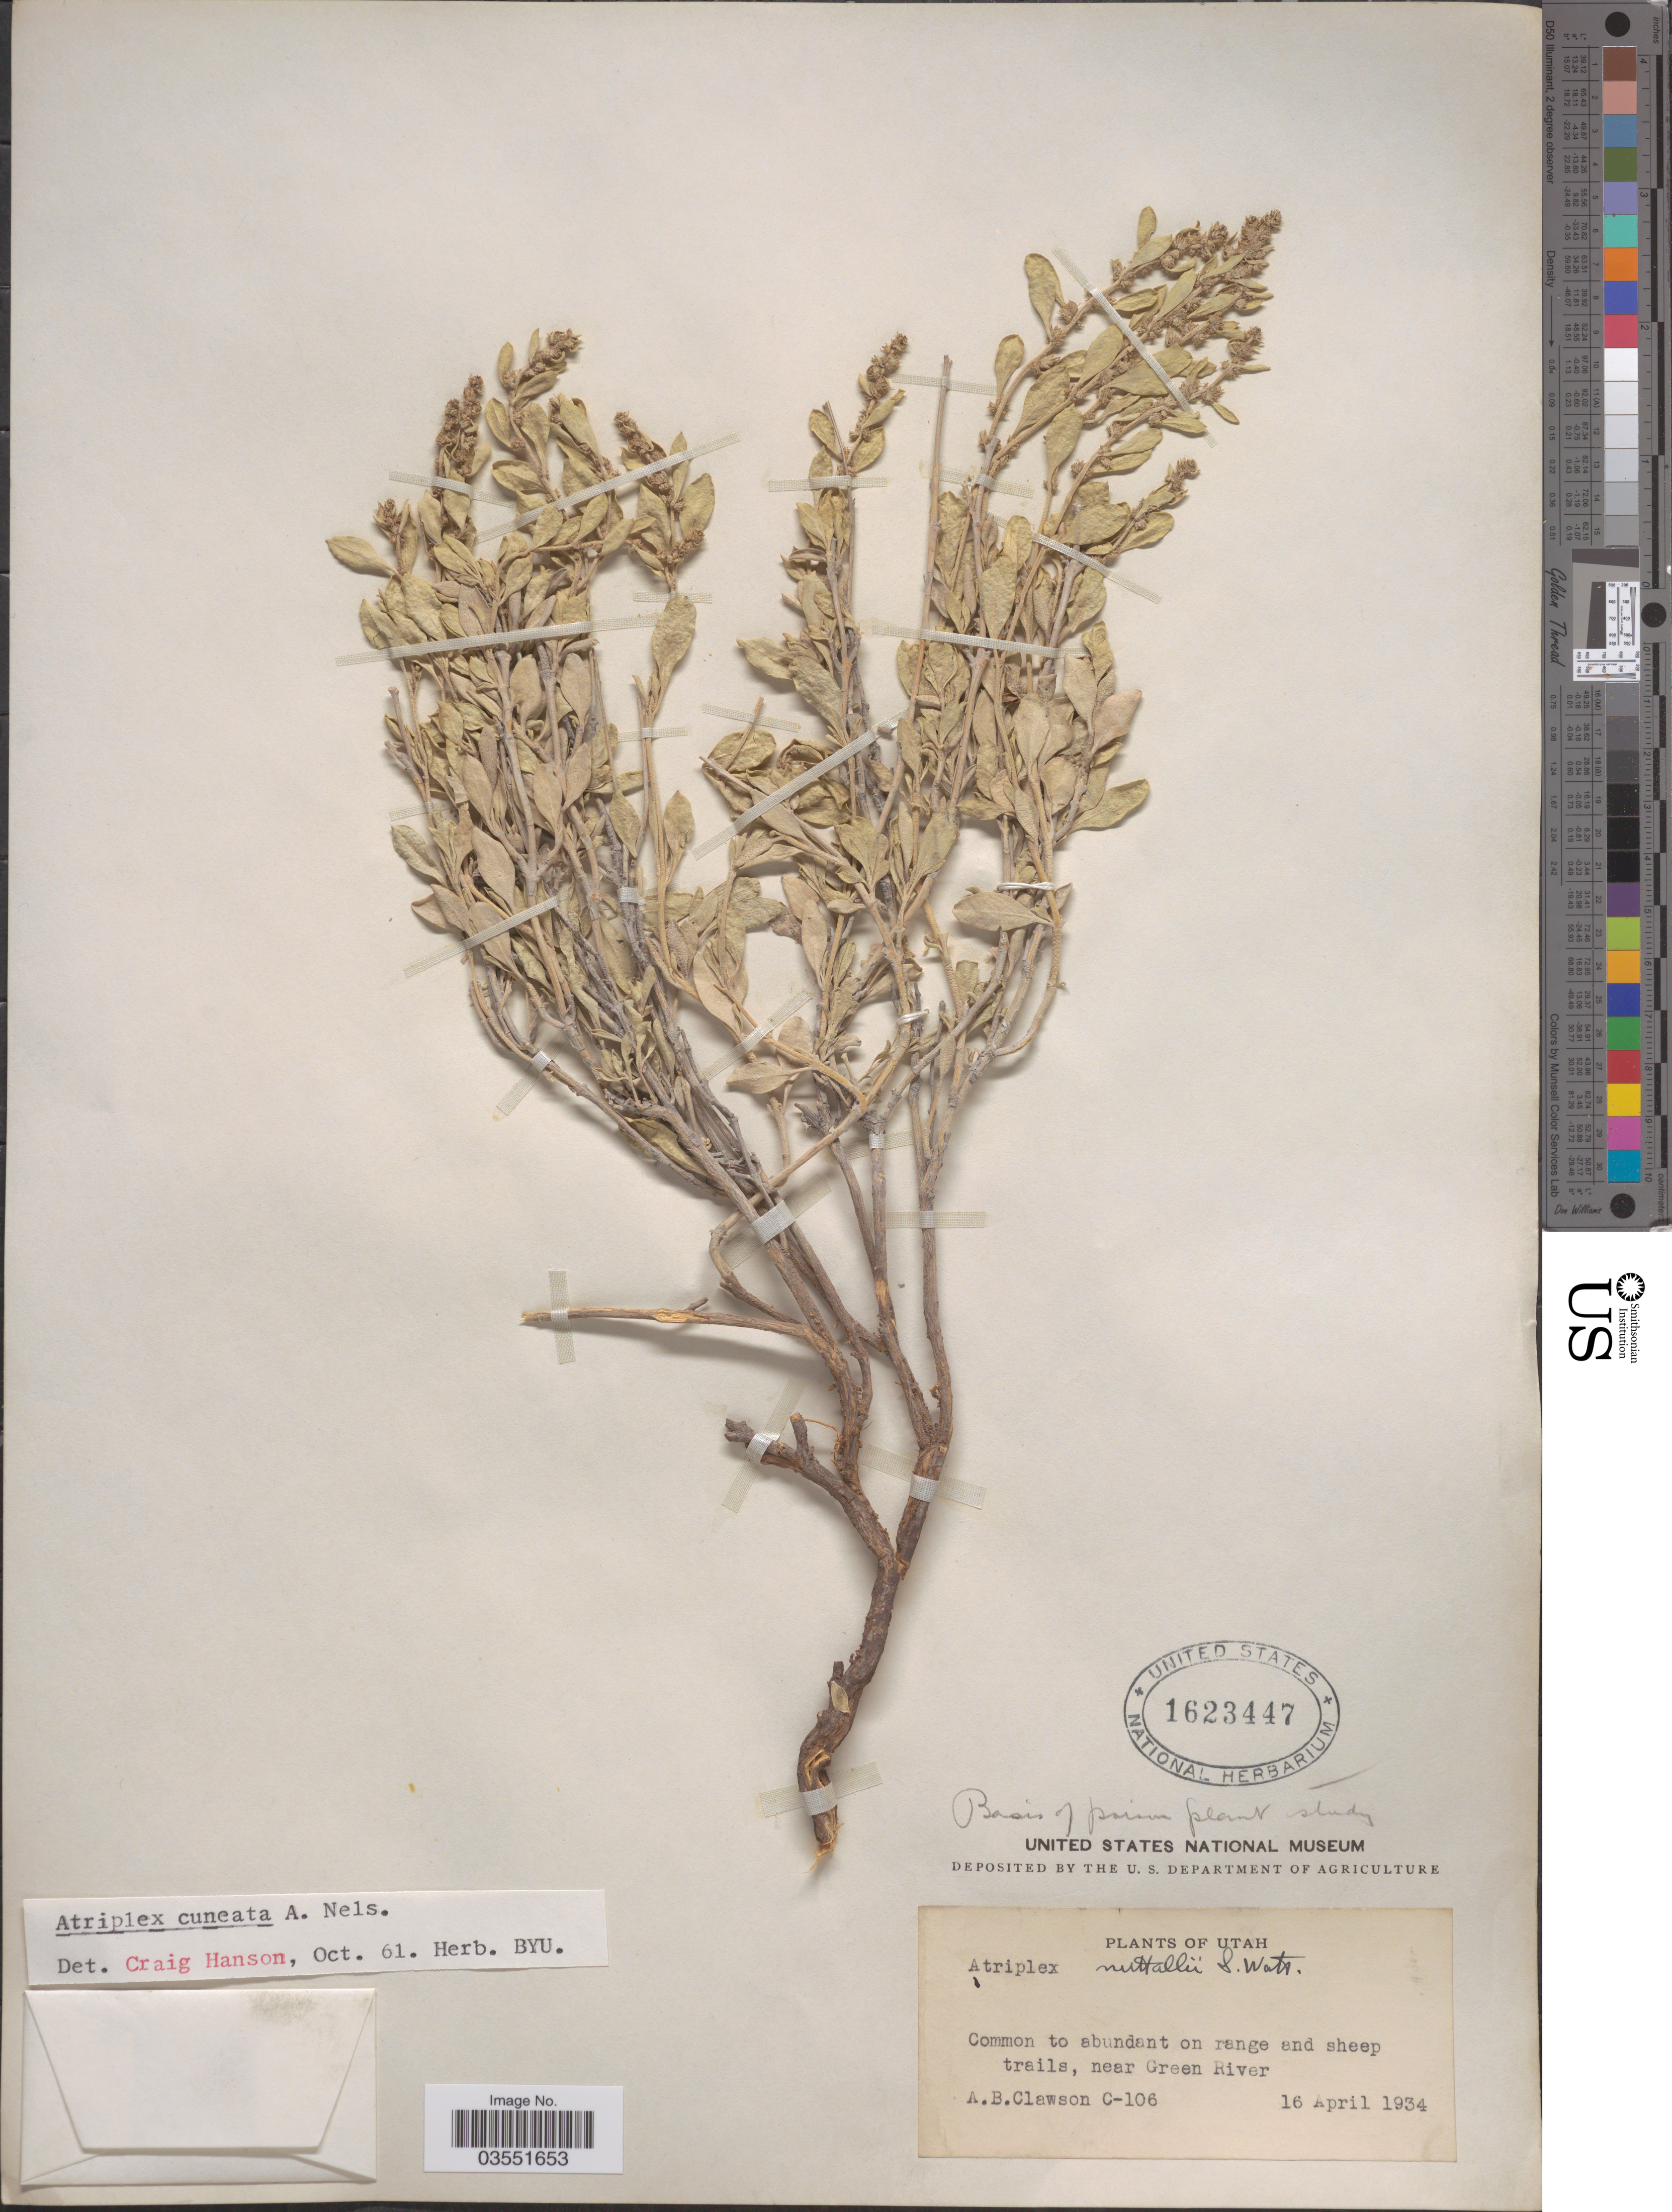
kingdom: Plantae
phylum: Tracheophyta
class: Magnoliopsida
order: Caryophyllales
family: Amaranthaceae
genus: Atriplex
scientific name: Atriplex cuneata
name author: A. Nelson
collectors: A. Clawson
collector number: C-106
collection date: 1934-04-16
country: United States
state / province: Utah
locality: Common to abundant on range and sheep trails, near Green River.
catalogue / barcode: US 1623447